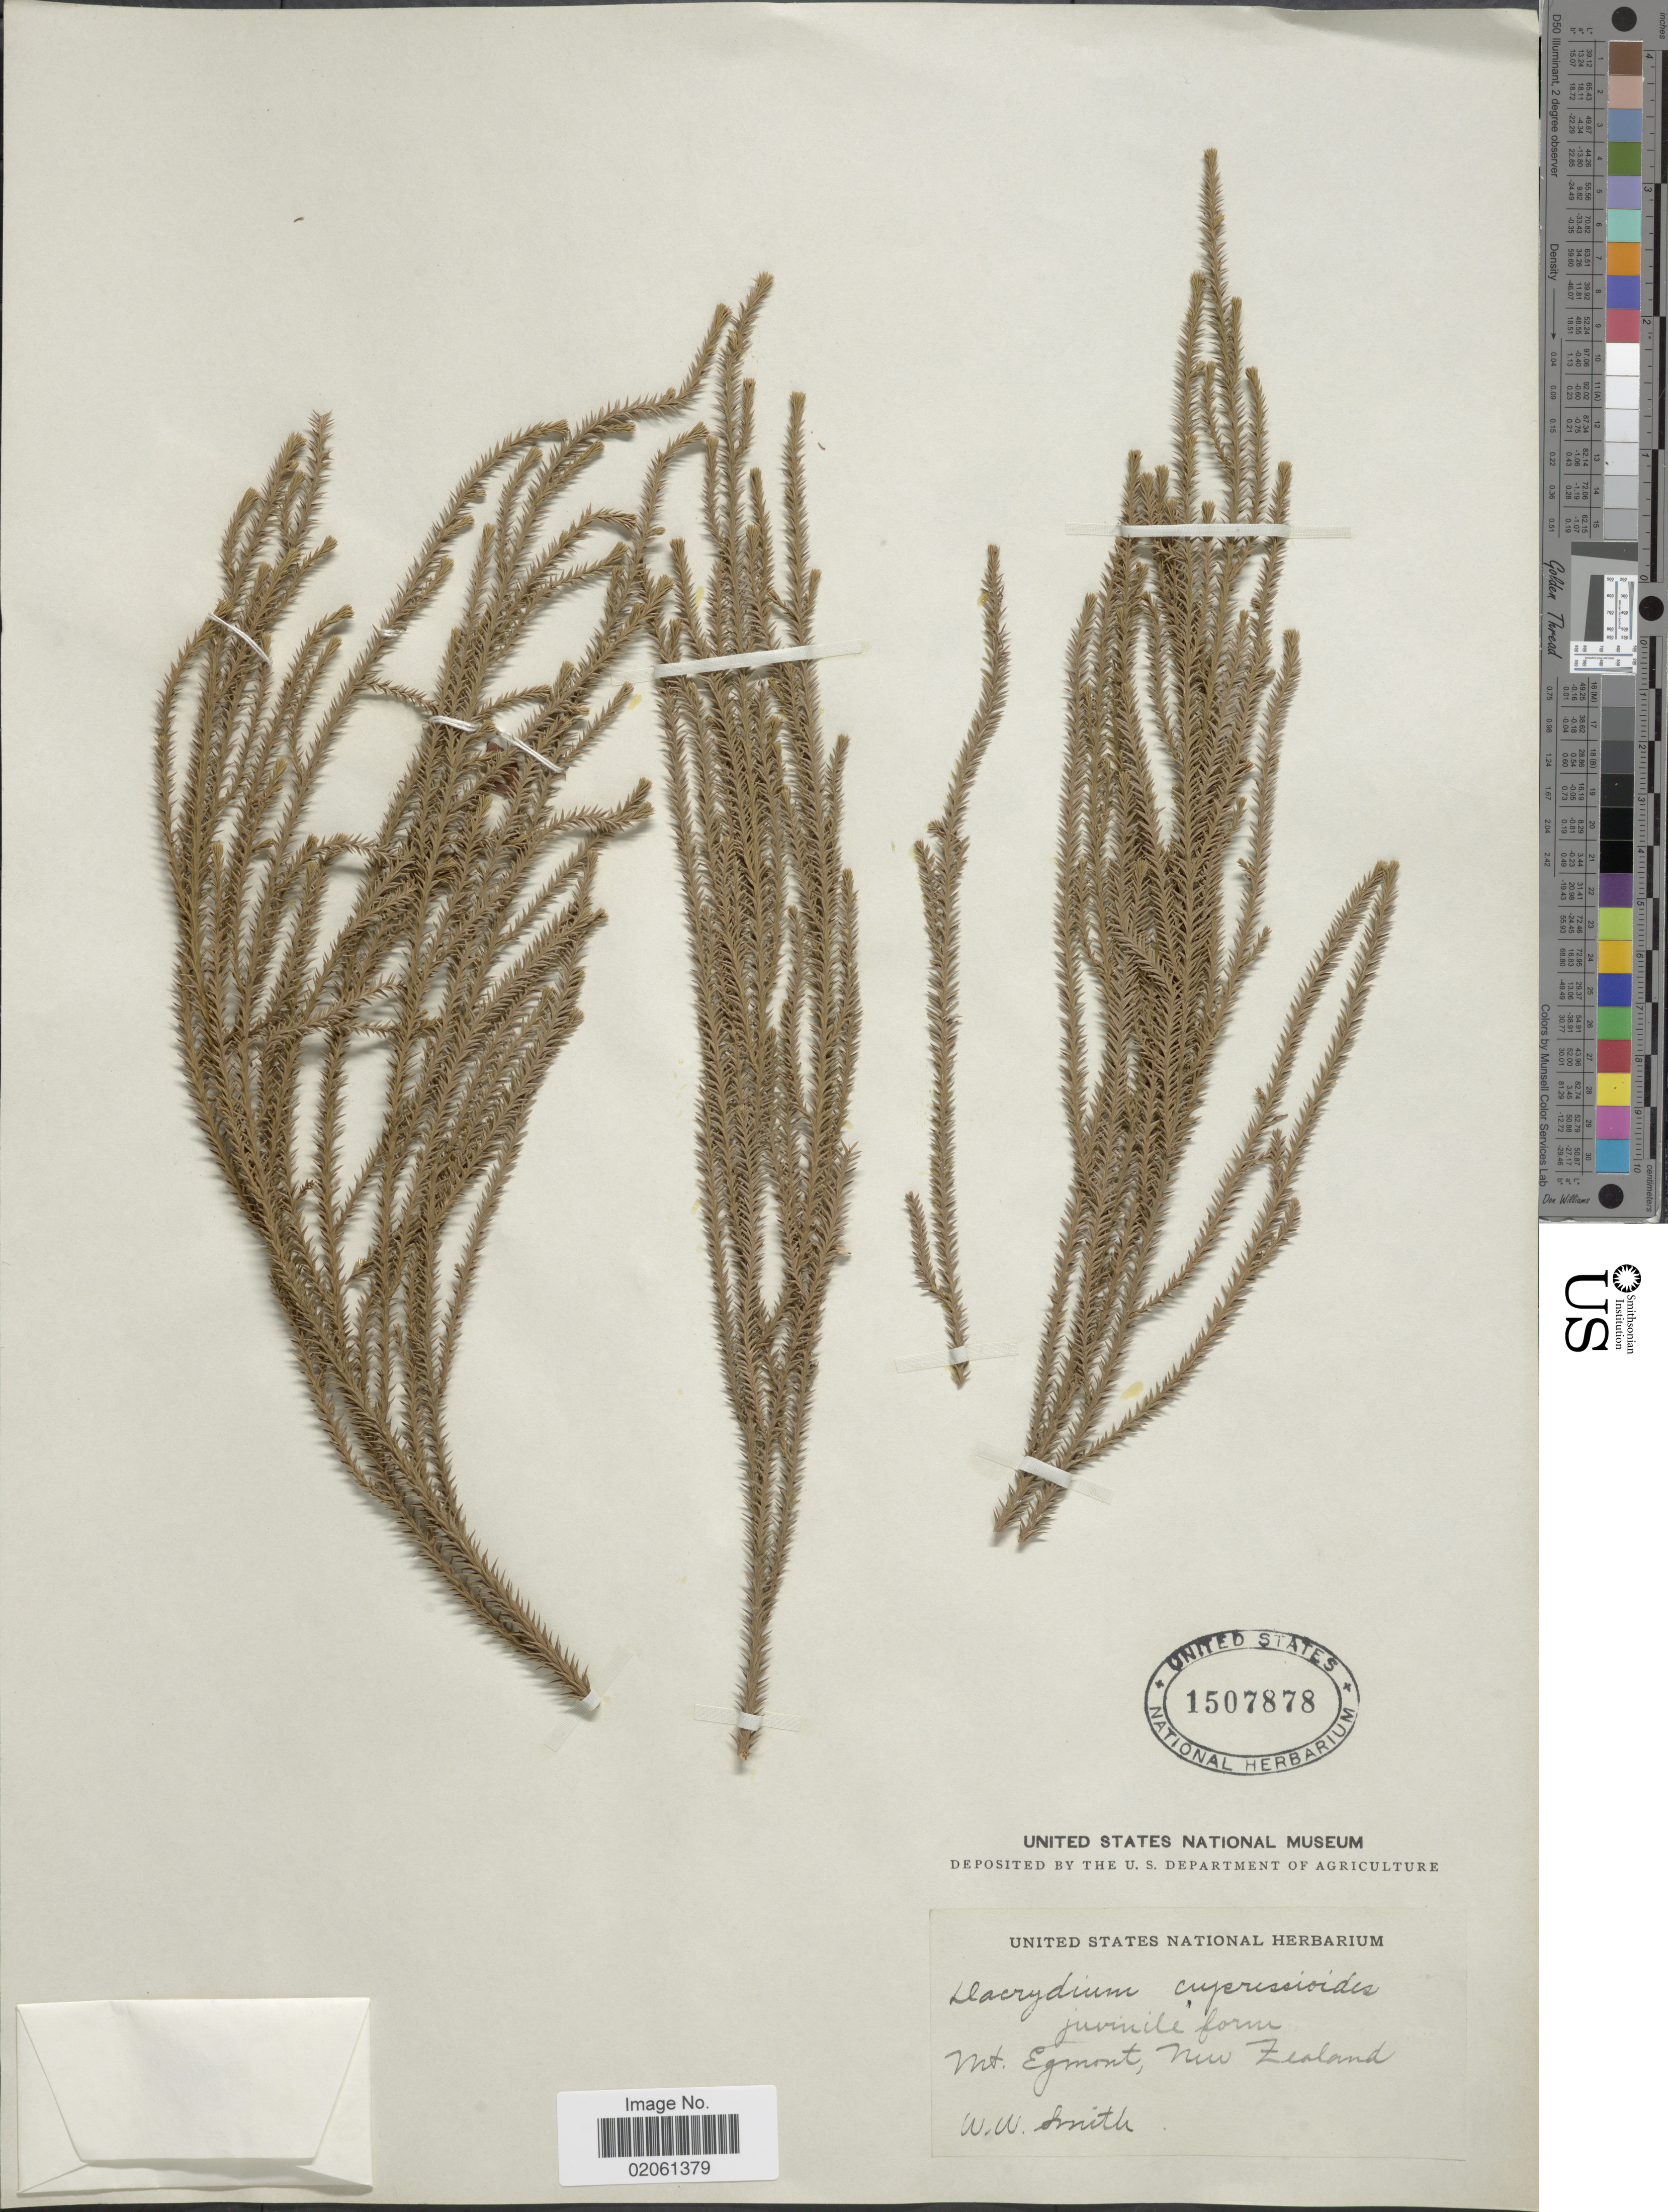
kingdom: Plantae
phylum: Tracheophyta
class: Pinopsida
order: Pinales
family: Podocarpaceae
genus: Dacrydium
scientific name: Dacrydium cupressinum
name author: Sol. ex G. Forst.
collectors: W. W. Smith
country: New Zealand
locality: Mt. Egmont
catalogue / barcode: US 1507878